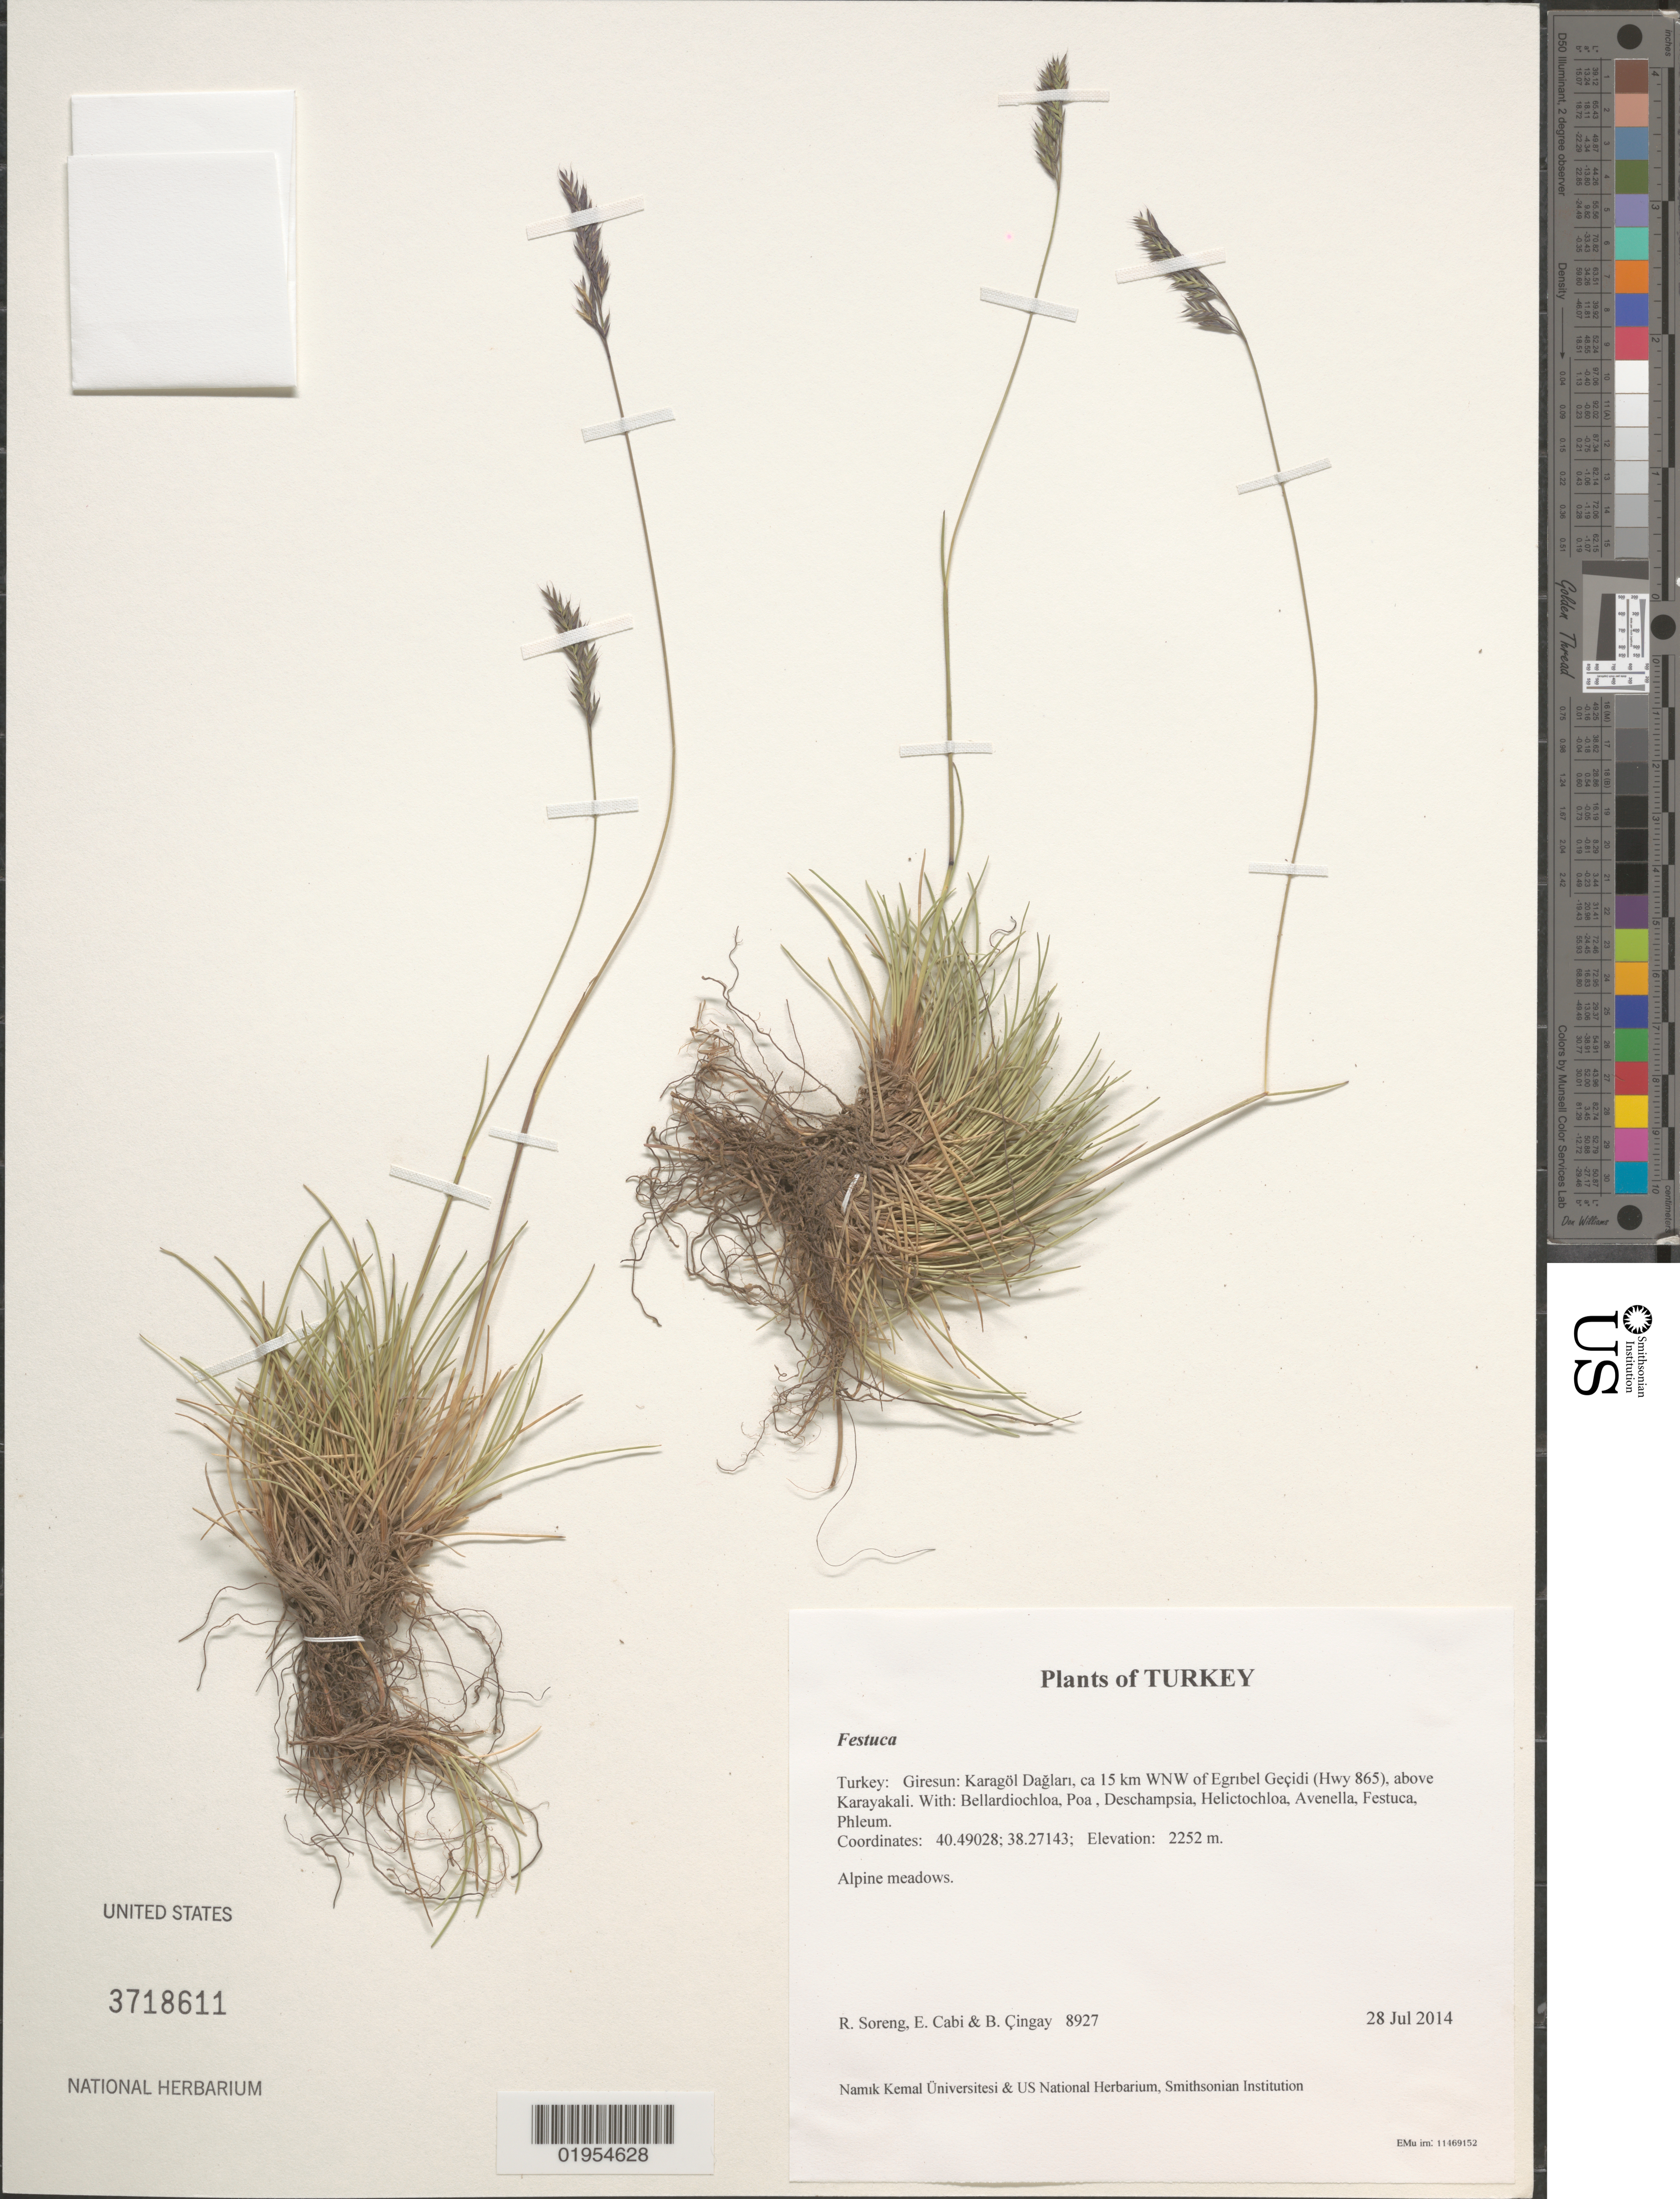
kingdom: Plantae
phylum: Tracheophyta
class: Liliopsida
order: Poales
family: Poaceae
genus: Festuca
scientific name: Festuca sp.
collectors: R. J. Soreng, E. Cabi & B. Çıngay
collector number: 8927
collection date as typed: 28 Jul 2014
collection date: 2014-07-28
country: Turkey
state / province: Giresun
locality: Karagol Daglari, ca 15 km WNW of Egribel Pass (Hwy 865), above Karayakali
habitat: Alpine meadows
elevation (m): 2252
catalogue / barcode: US 3718611